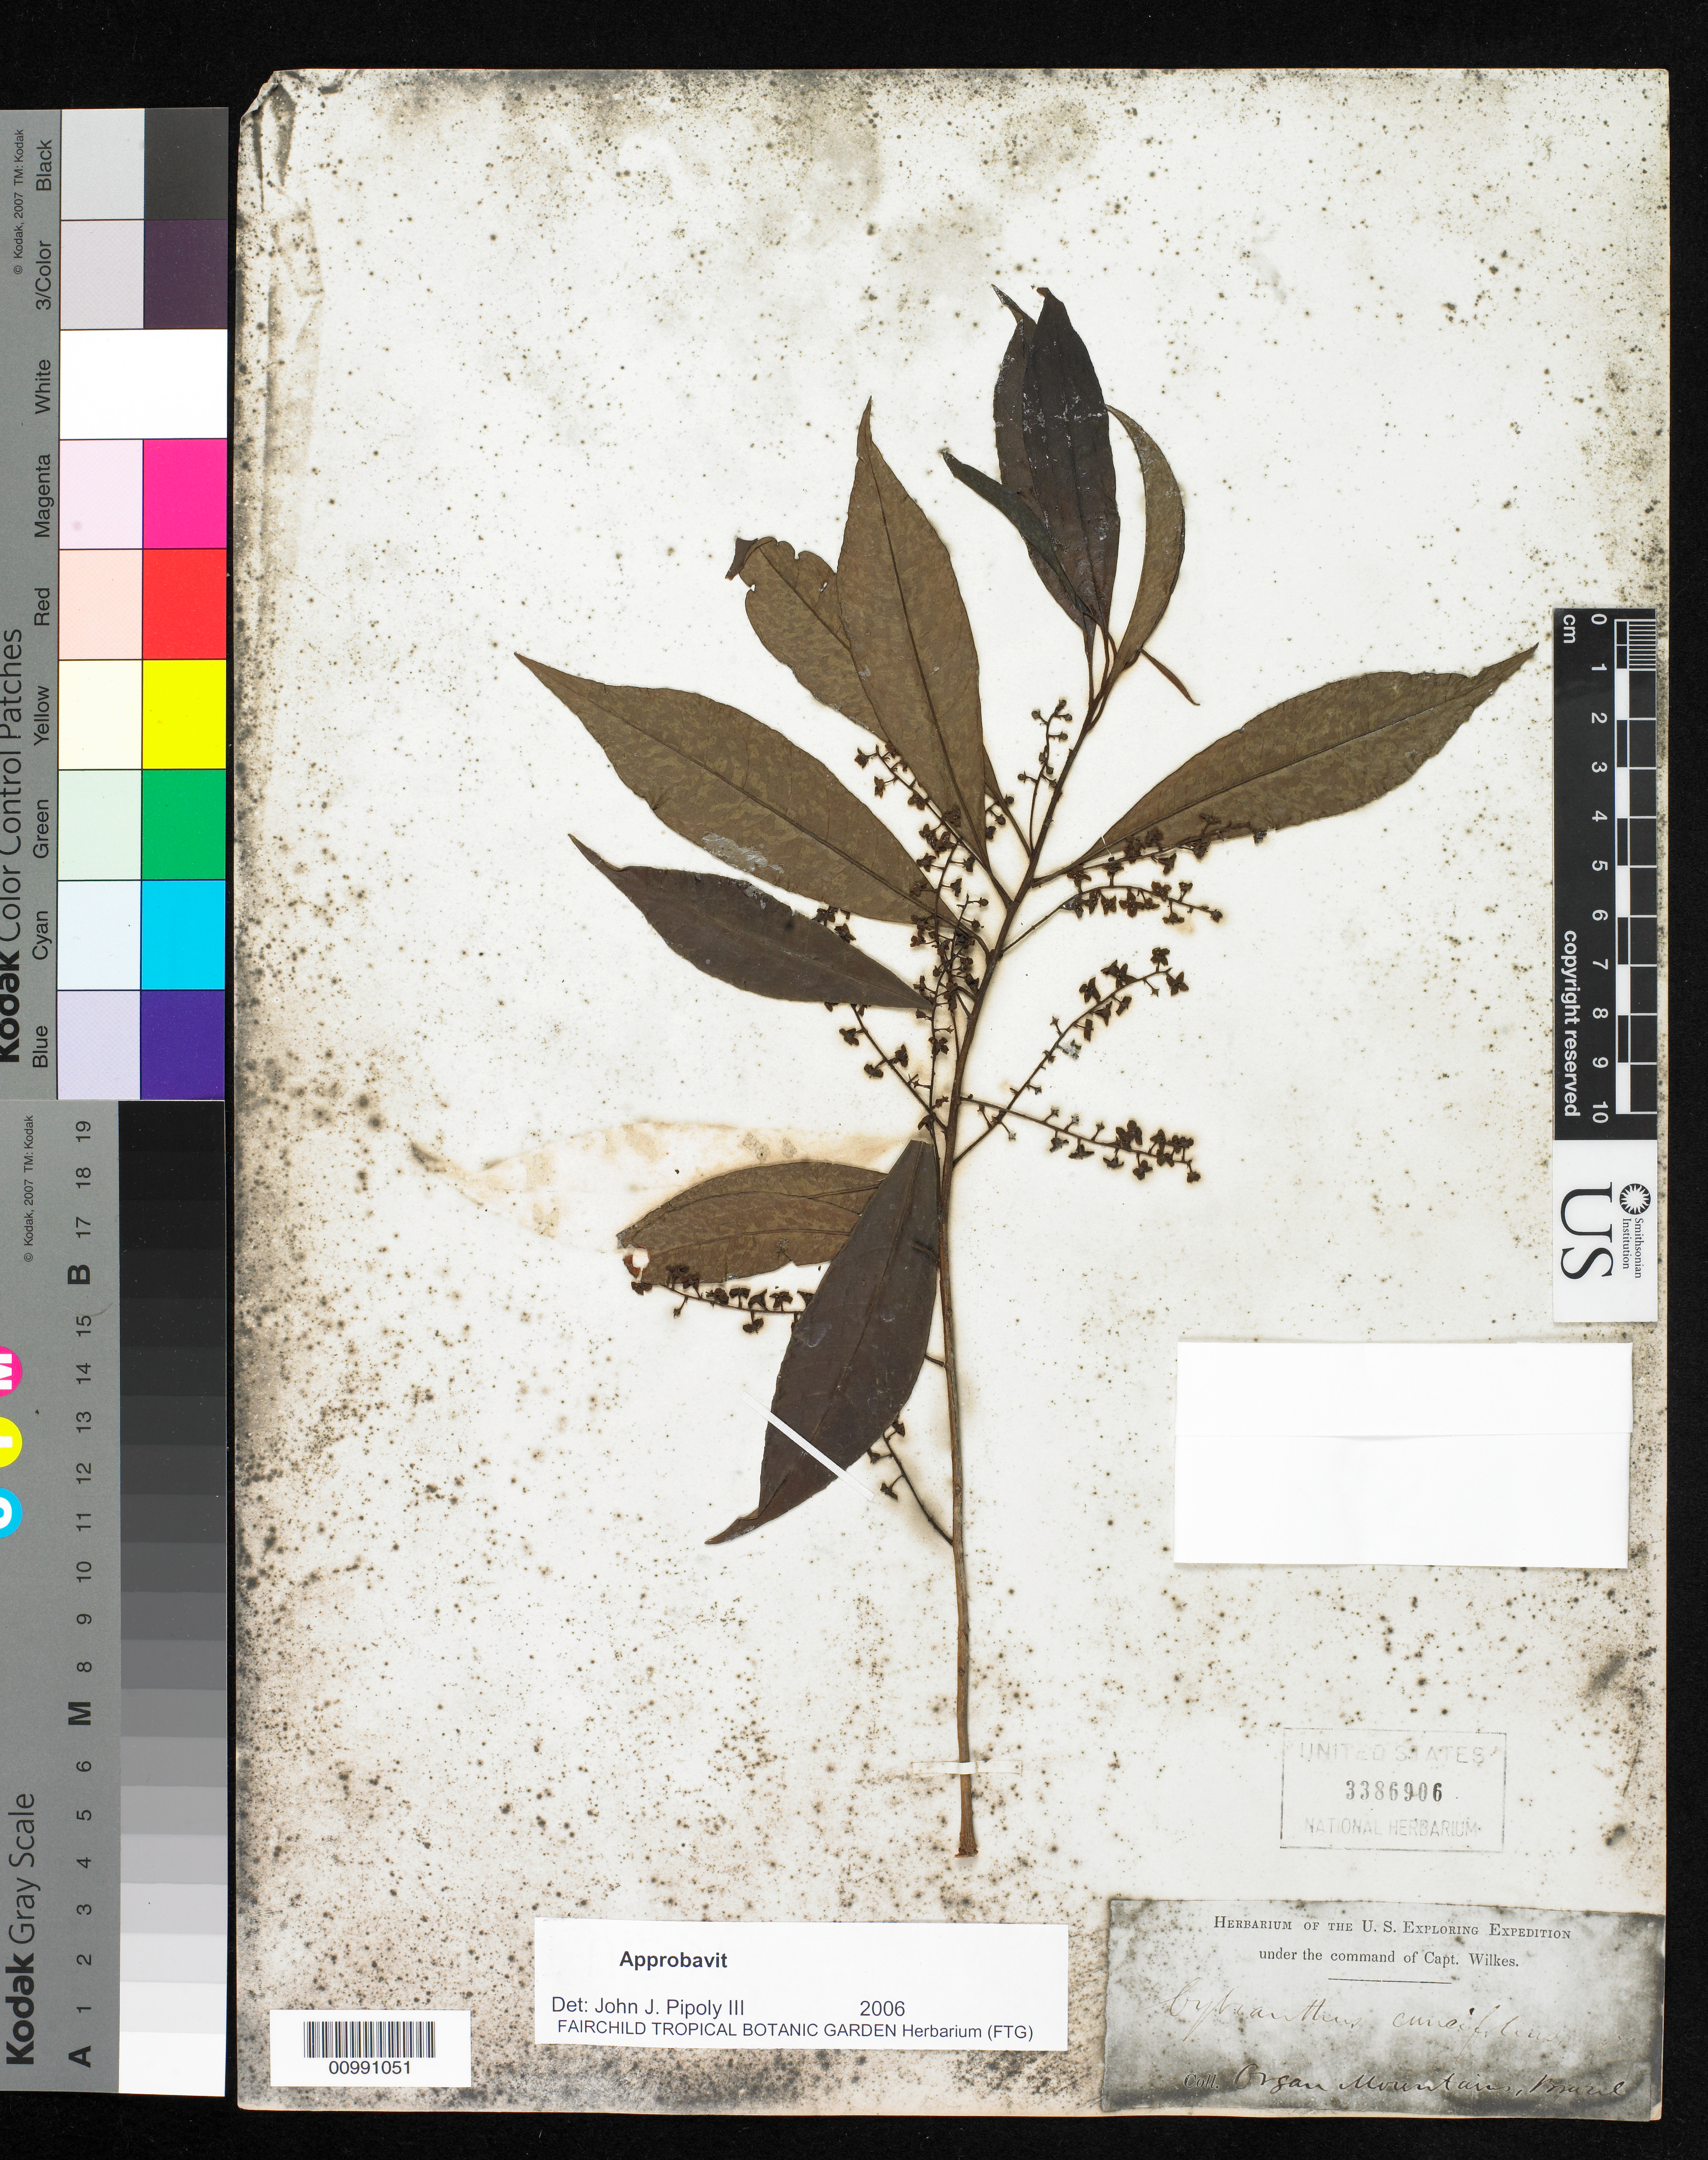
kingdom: Plantae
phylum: Tracheophyta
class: Magnoliopsida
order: Ericales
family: Primulaceae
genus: Cybianthus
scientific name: Cybianthus cuneifolius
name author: Mart.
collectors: Wilkes Explor. Exped.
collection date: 1838/1842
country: Brazil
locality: Organ Mts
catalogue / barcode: US 3386906